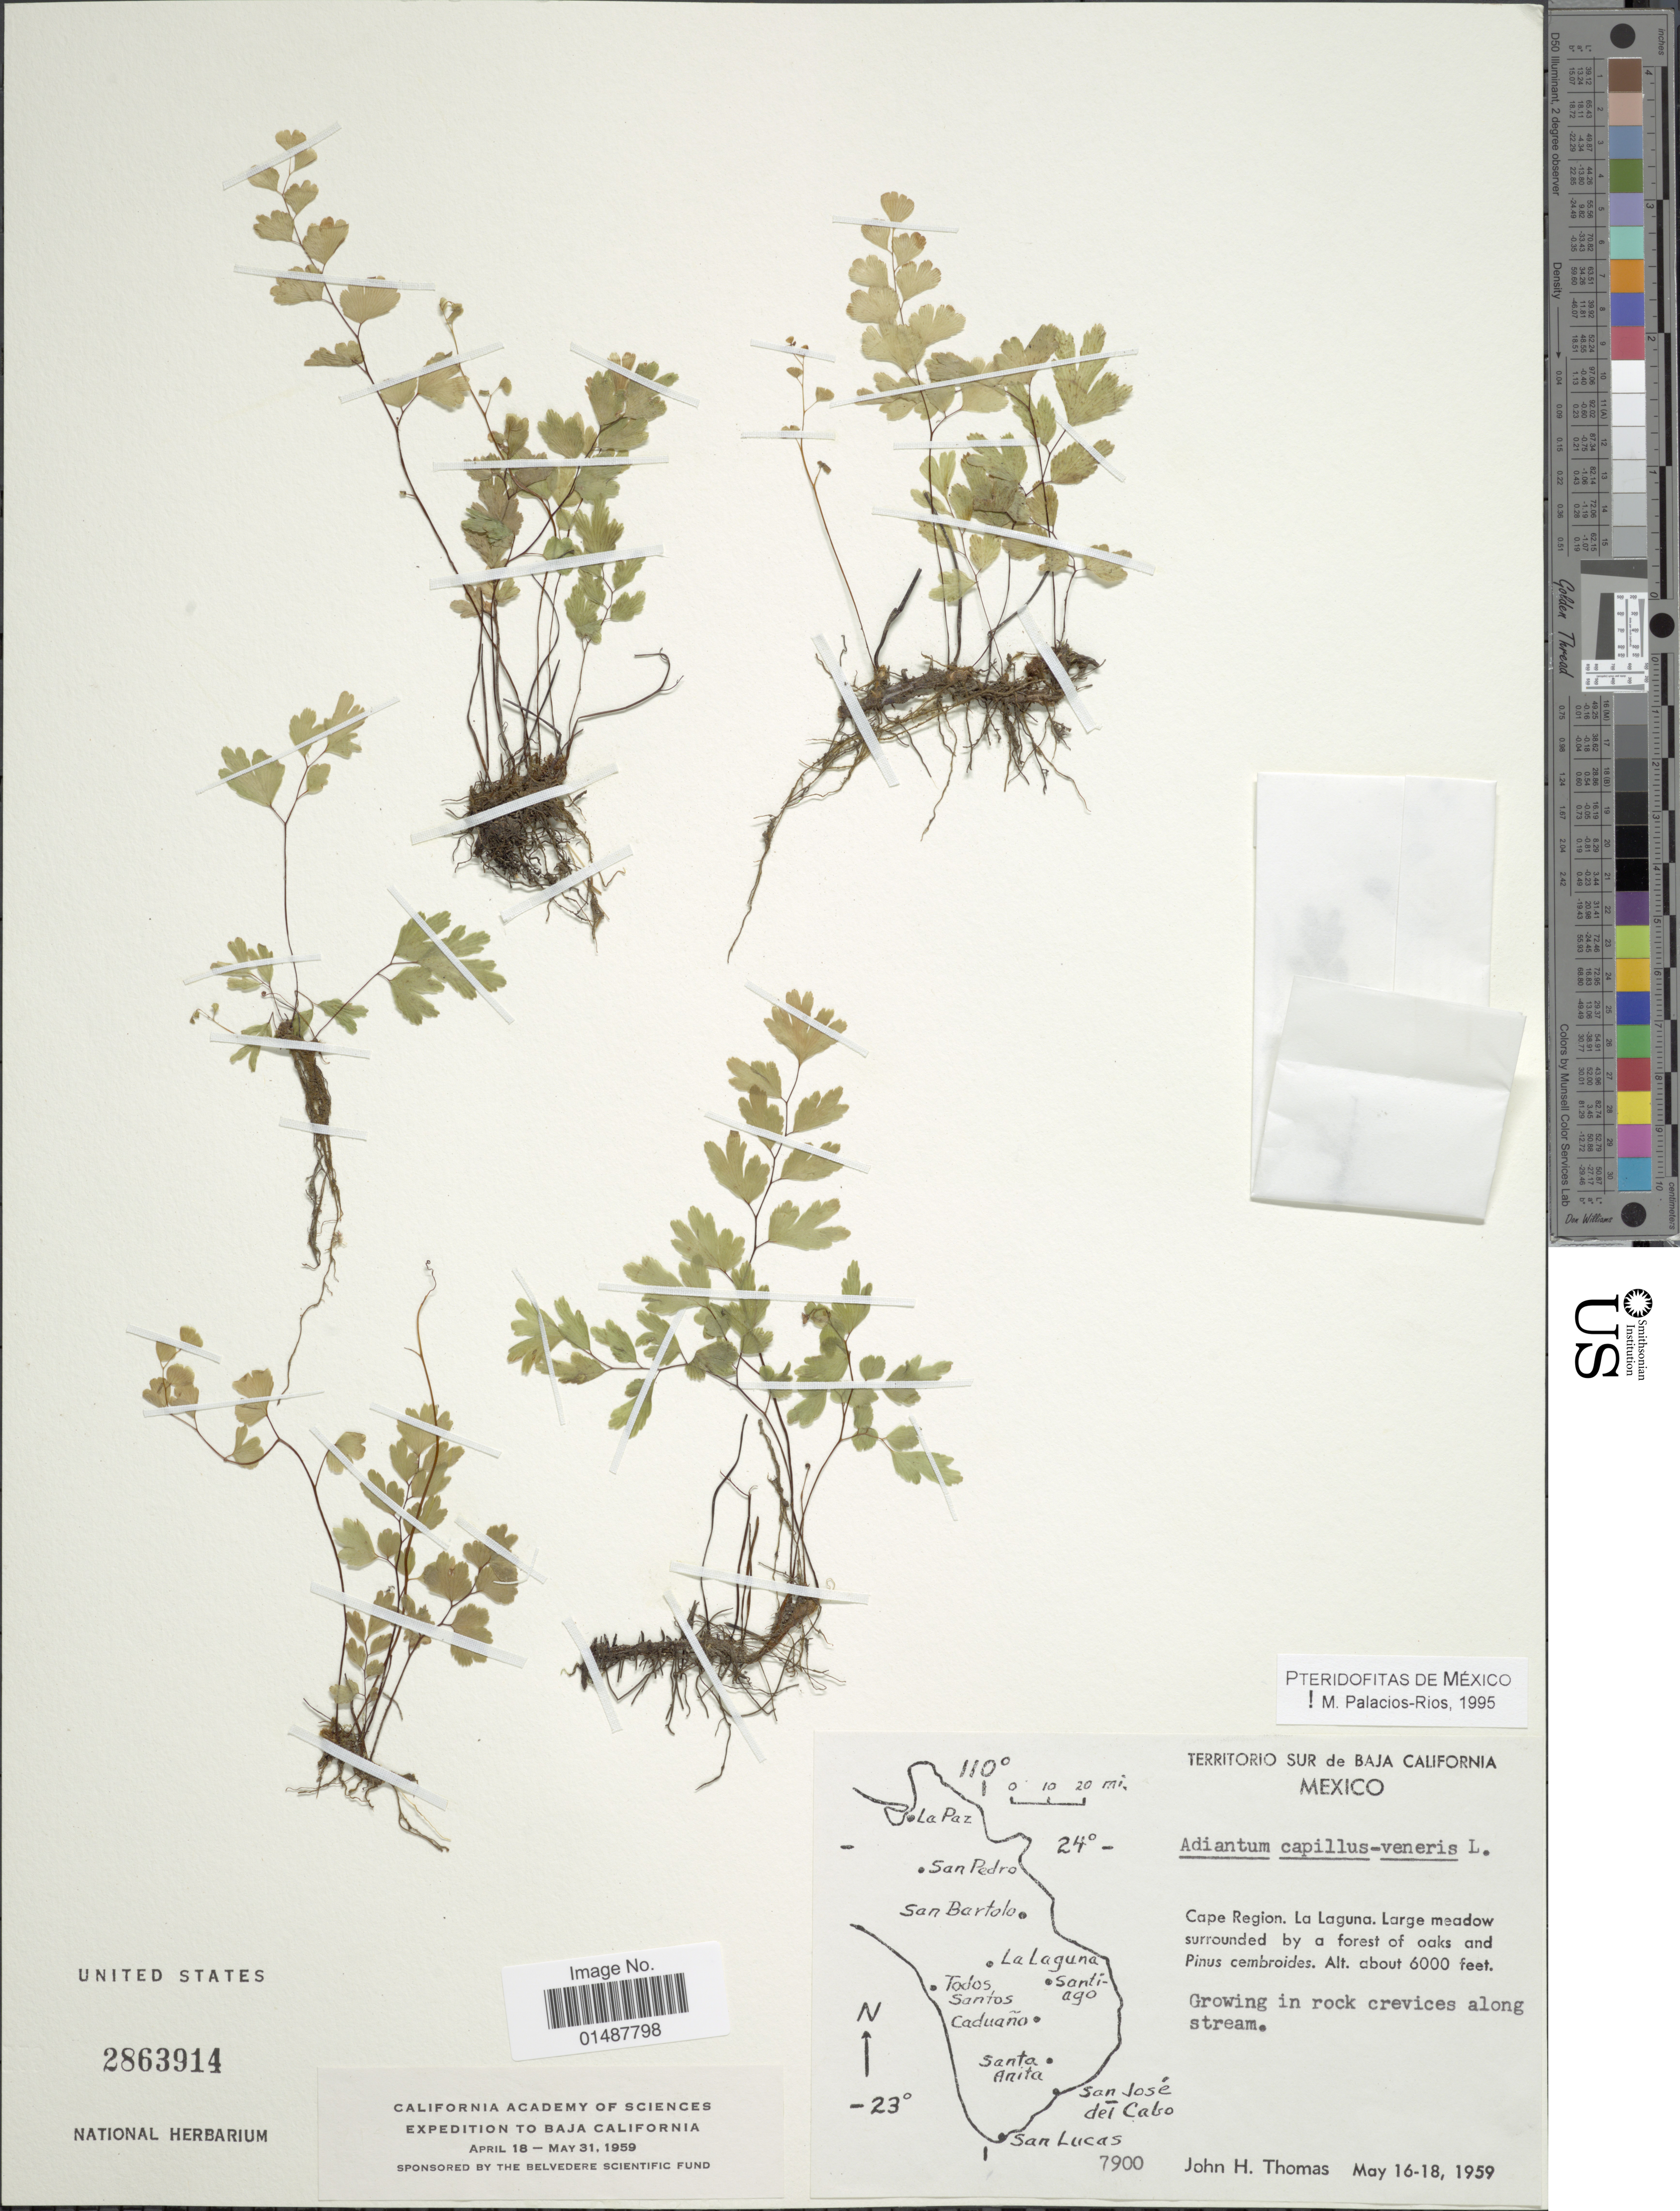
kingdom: Plantae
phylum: Tracheophyta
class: Polypodiopsida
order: Polypodiales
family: Pteridaceae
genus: Adiantum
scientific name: Adiantum capillus-veneris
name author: L.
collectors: J. H. Thomas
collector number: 7900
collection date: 1959-05-16/1959-05-18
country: Mexico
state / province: Baja California Sur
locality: Territorio Sur de Baja California, Mexico, Cape Region, La Laguna, Large meadow surrounded by a forest of oaks and Pinus cembroides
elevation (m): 1829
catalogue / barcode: US 2863914